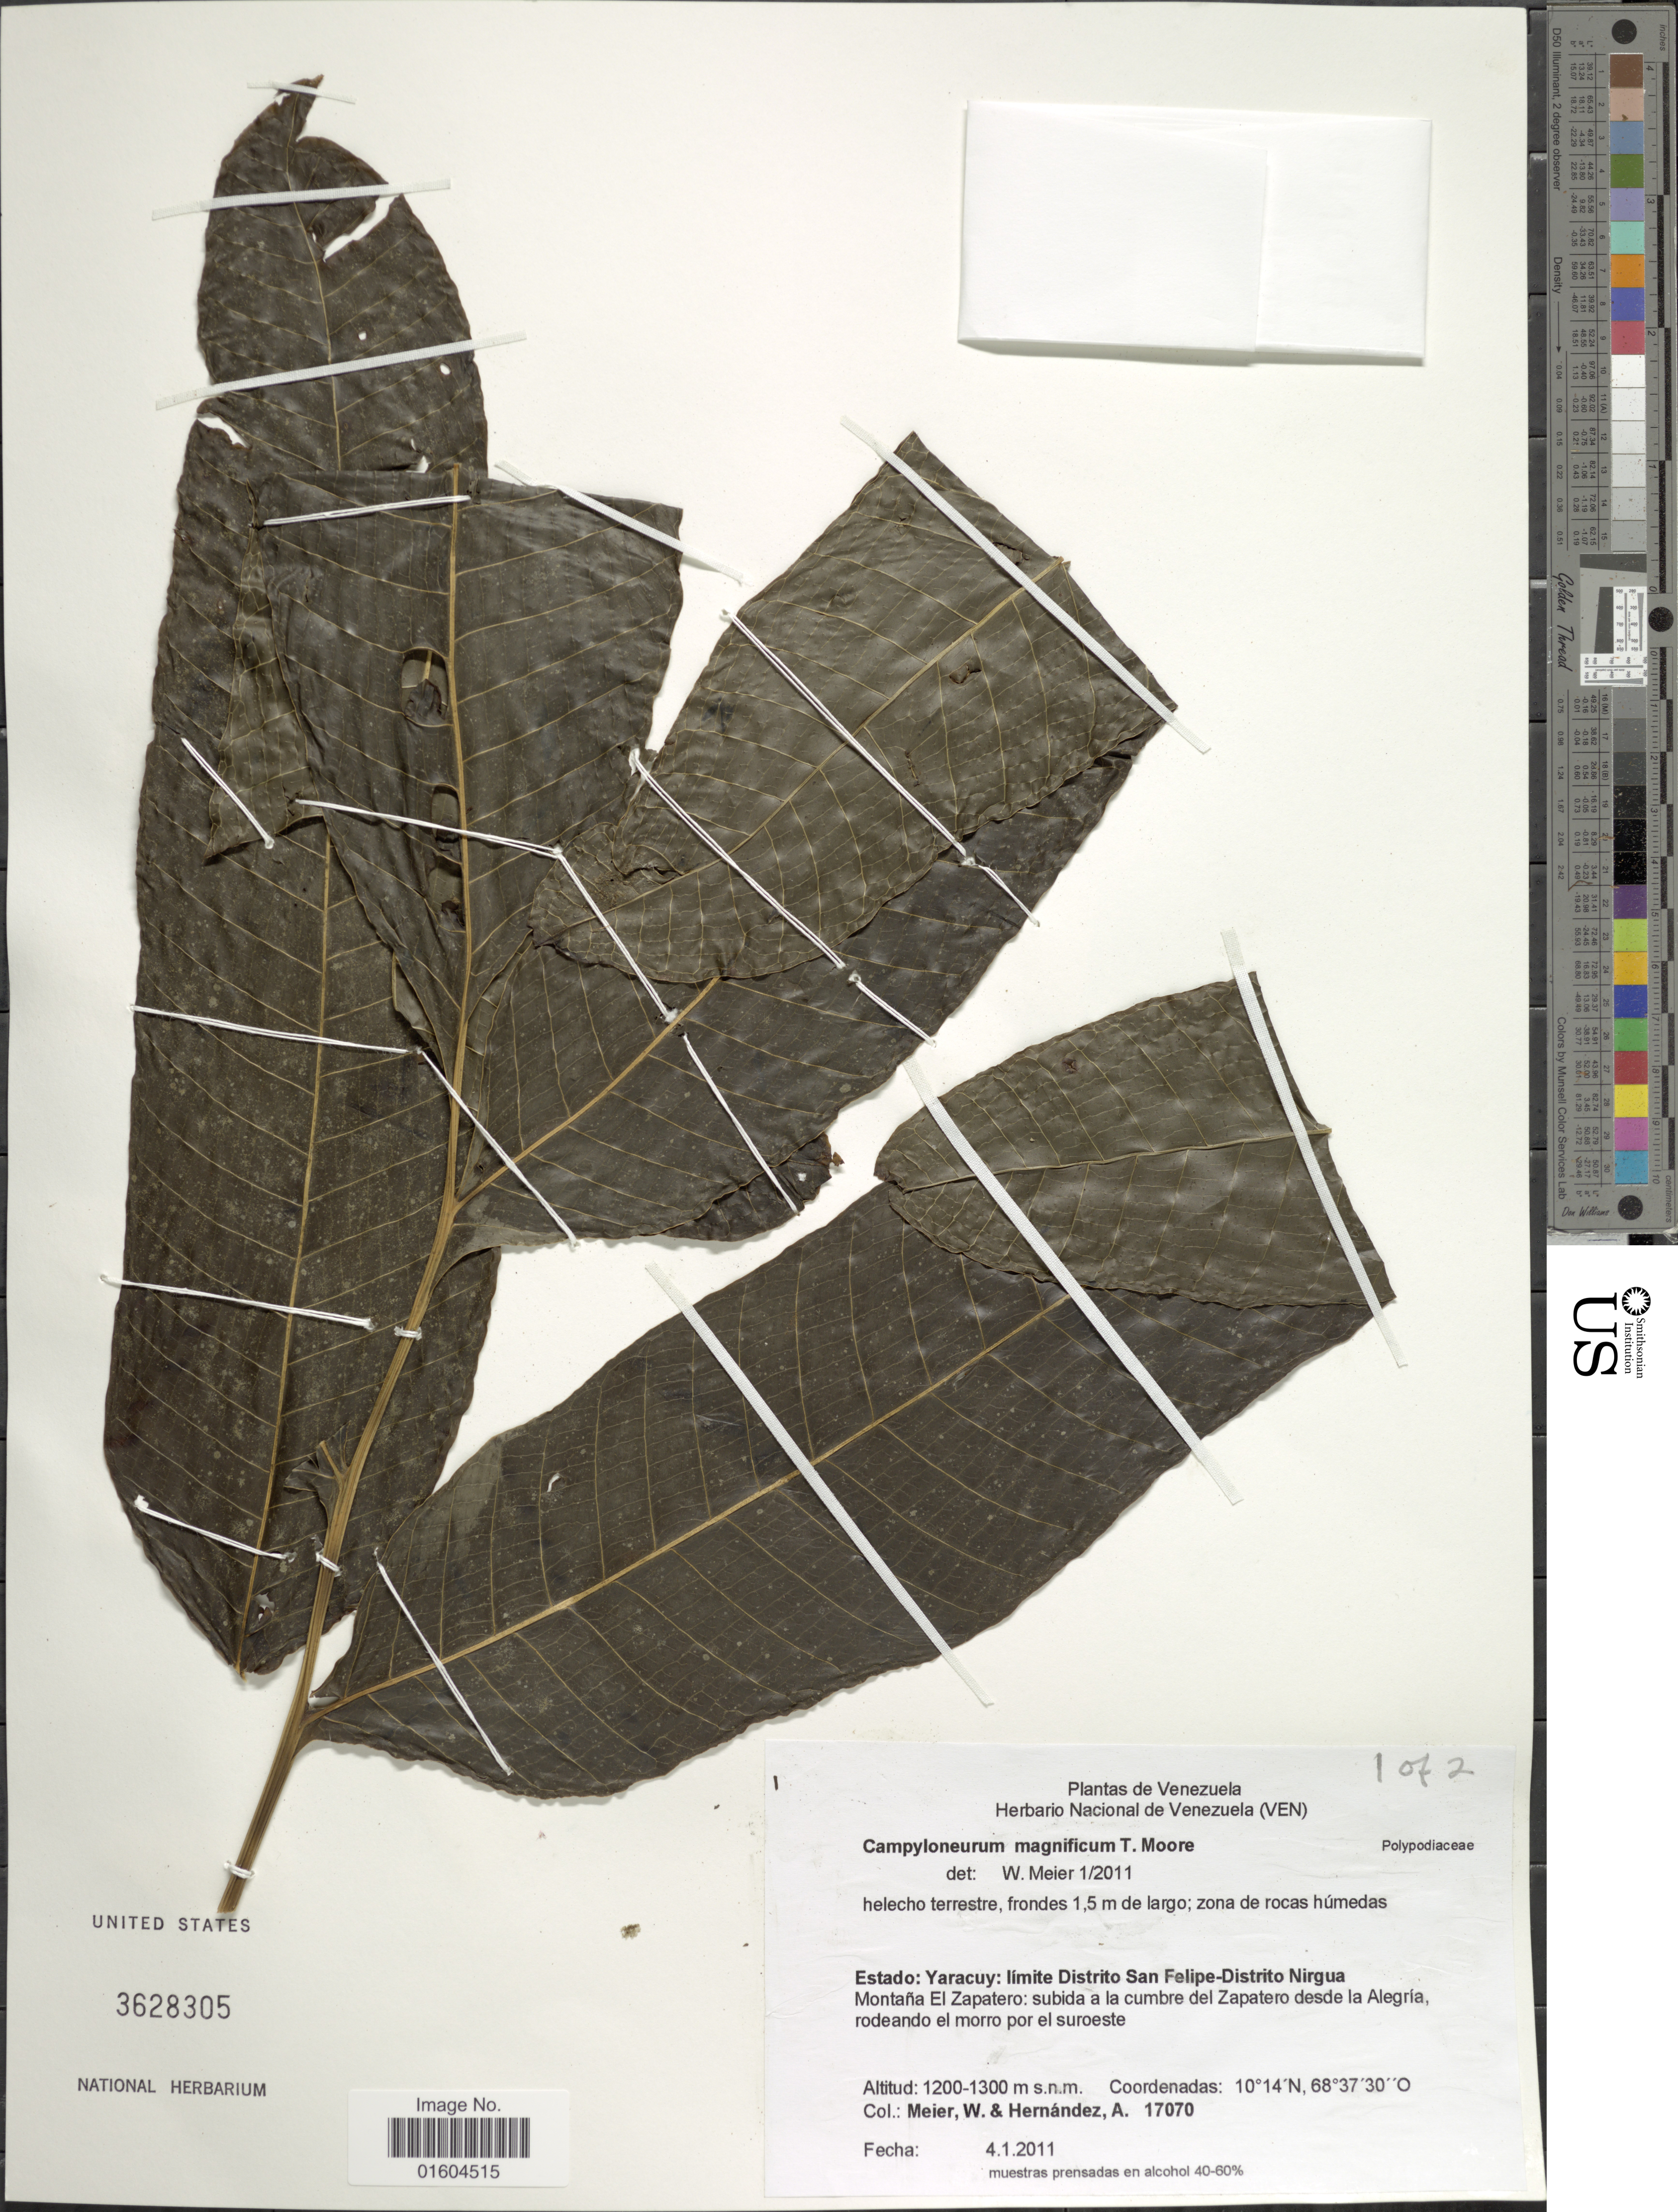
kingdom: Plantae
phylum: Tracheophyta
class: Polypodiopsida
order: Polypodiales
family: Polypodiaceae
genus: Campyloneurum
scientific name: Campyloneurum magnificum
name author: T. Moore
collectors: W. Meier & A. Hernandez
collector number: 17070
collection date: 2011-01-04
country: Venezuela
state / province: Yaracuy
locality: Venezuela. Estado: Yaracuy: limite Distrito San Felipe-Distrito Nirgua. Montaña El Zapatero: subida a la cumbre del Zapatero desde la Alegria rodeando el morro por el suroeste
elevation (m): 1200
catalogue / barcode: US 3628305